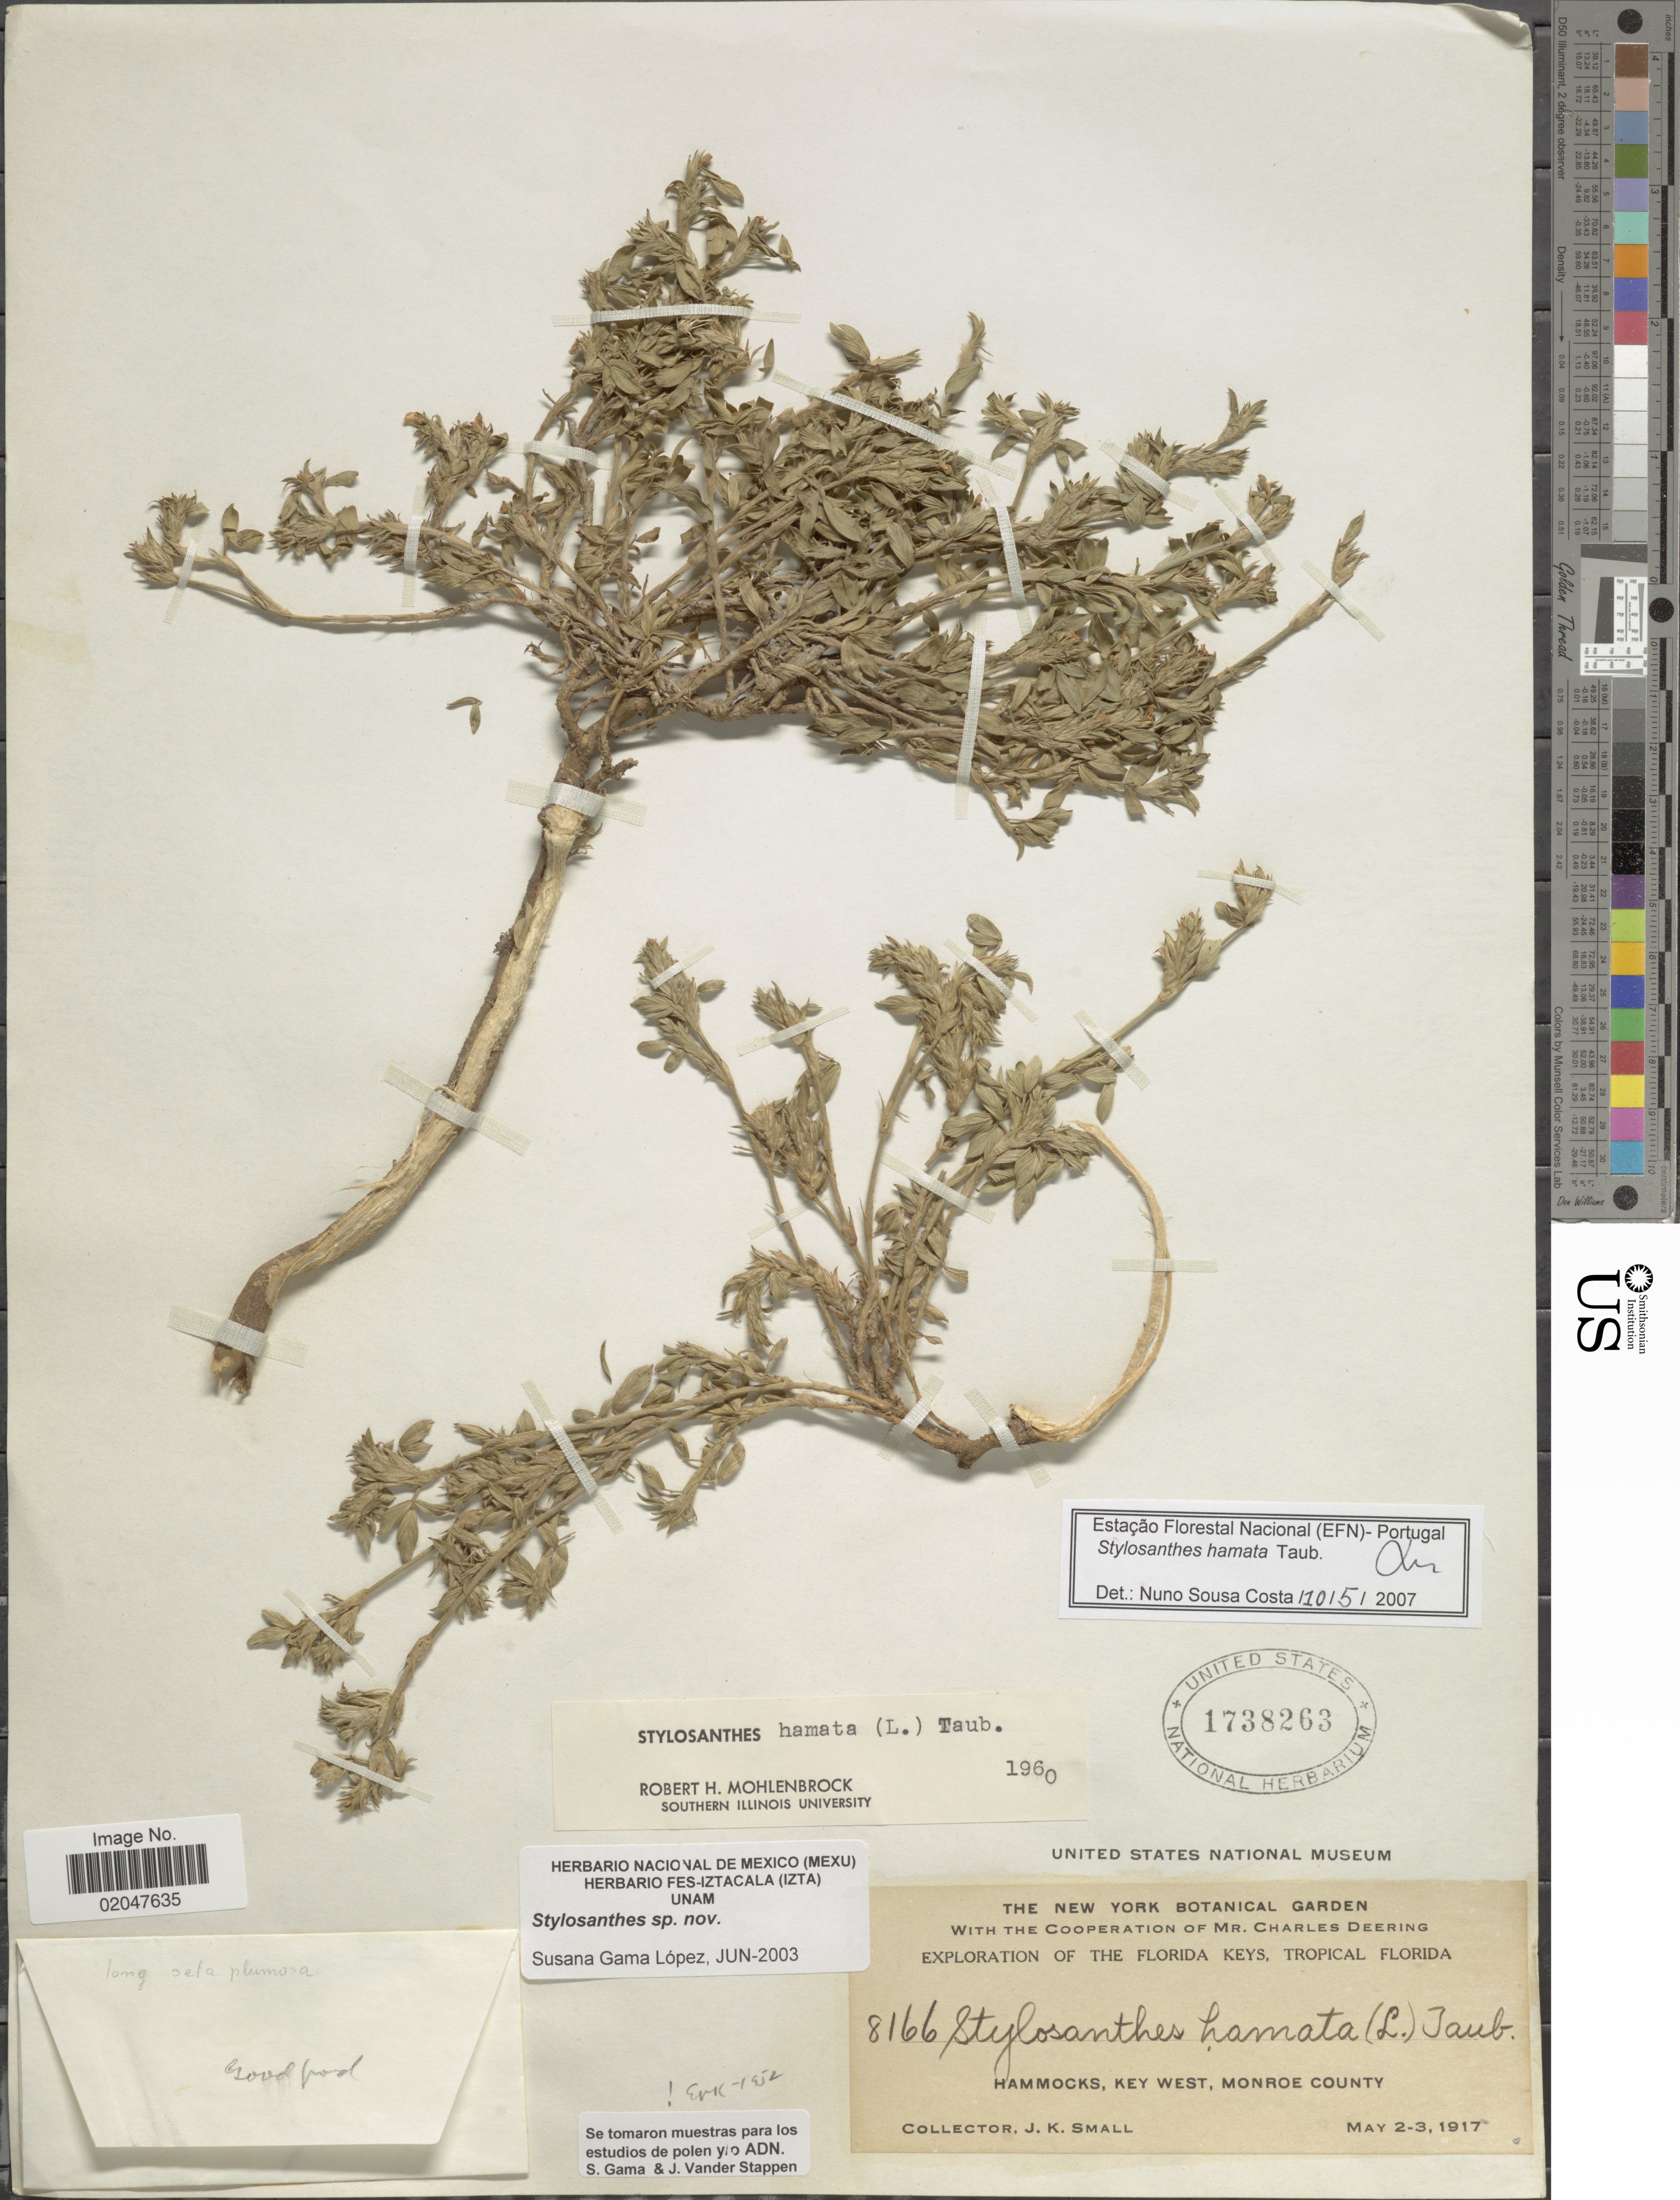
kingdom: Plantae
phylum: Tracheophyta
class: Magnoliopsida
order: Fabales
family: Fabaceae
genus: Stylosanthes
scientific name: Stylosanthes hamata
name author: (L.) Taub.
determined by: Sousa Costa, N. M., (EFN)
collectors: J. K. Small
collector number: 8166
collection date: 1917-05-02/1917-05-03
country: United States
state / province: Florida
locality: Florida Keys, tropical Florida, Hammocks, Key West, Monroe County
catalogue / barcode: US 1738263